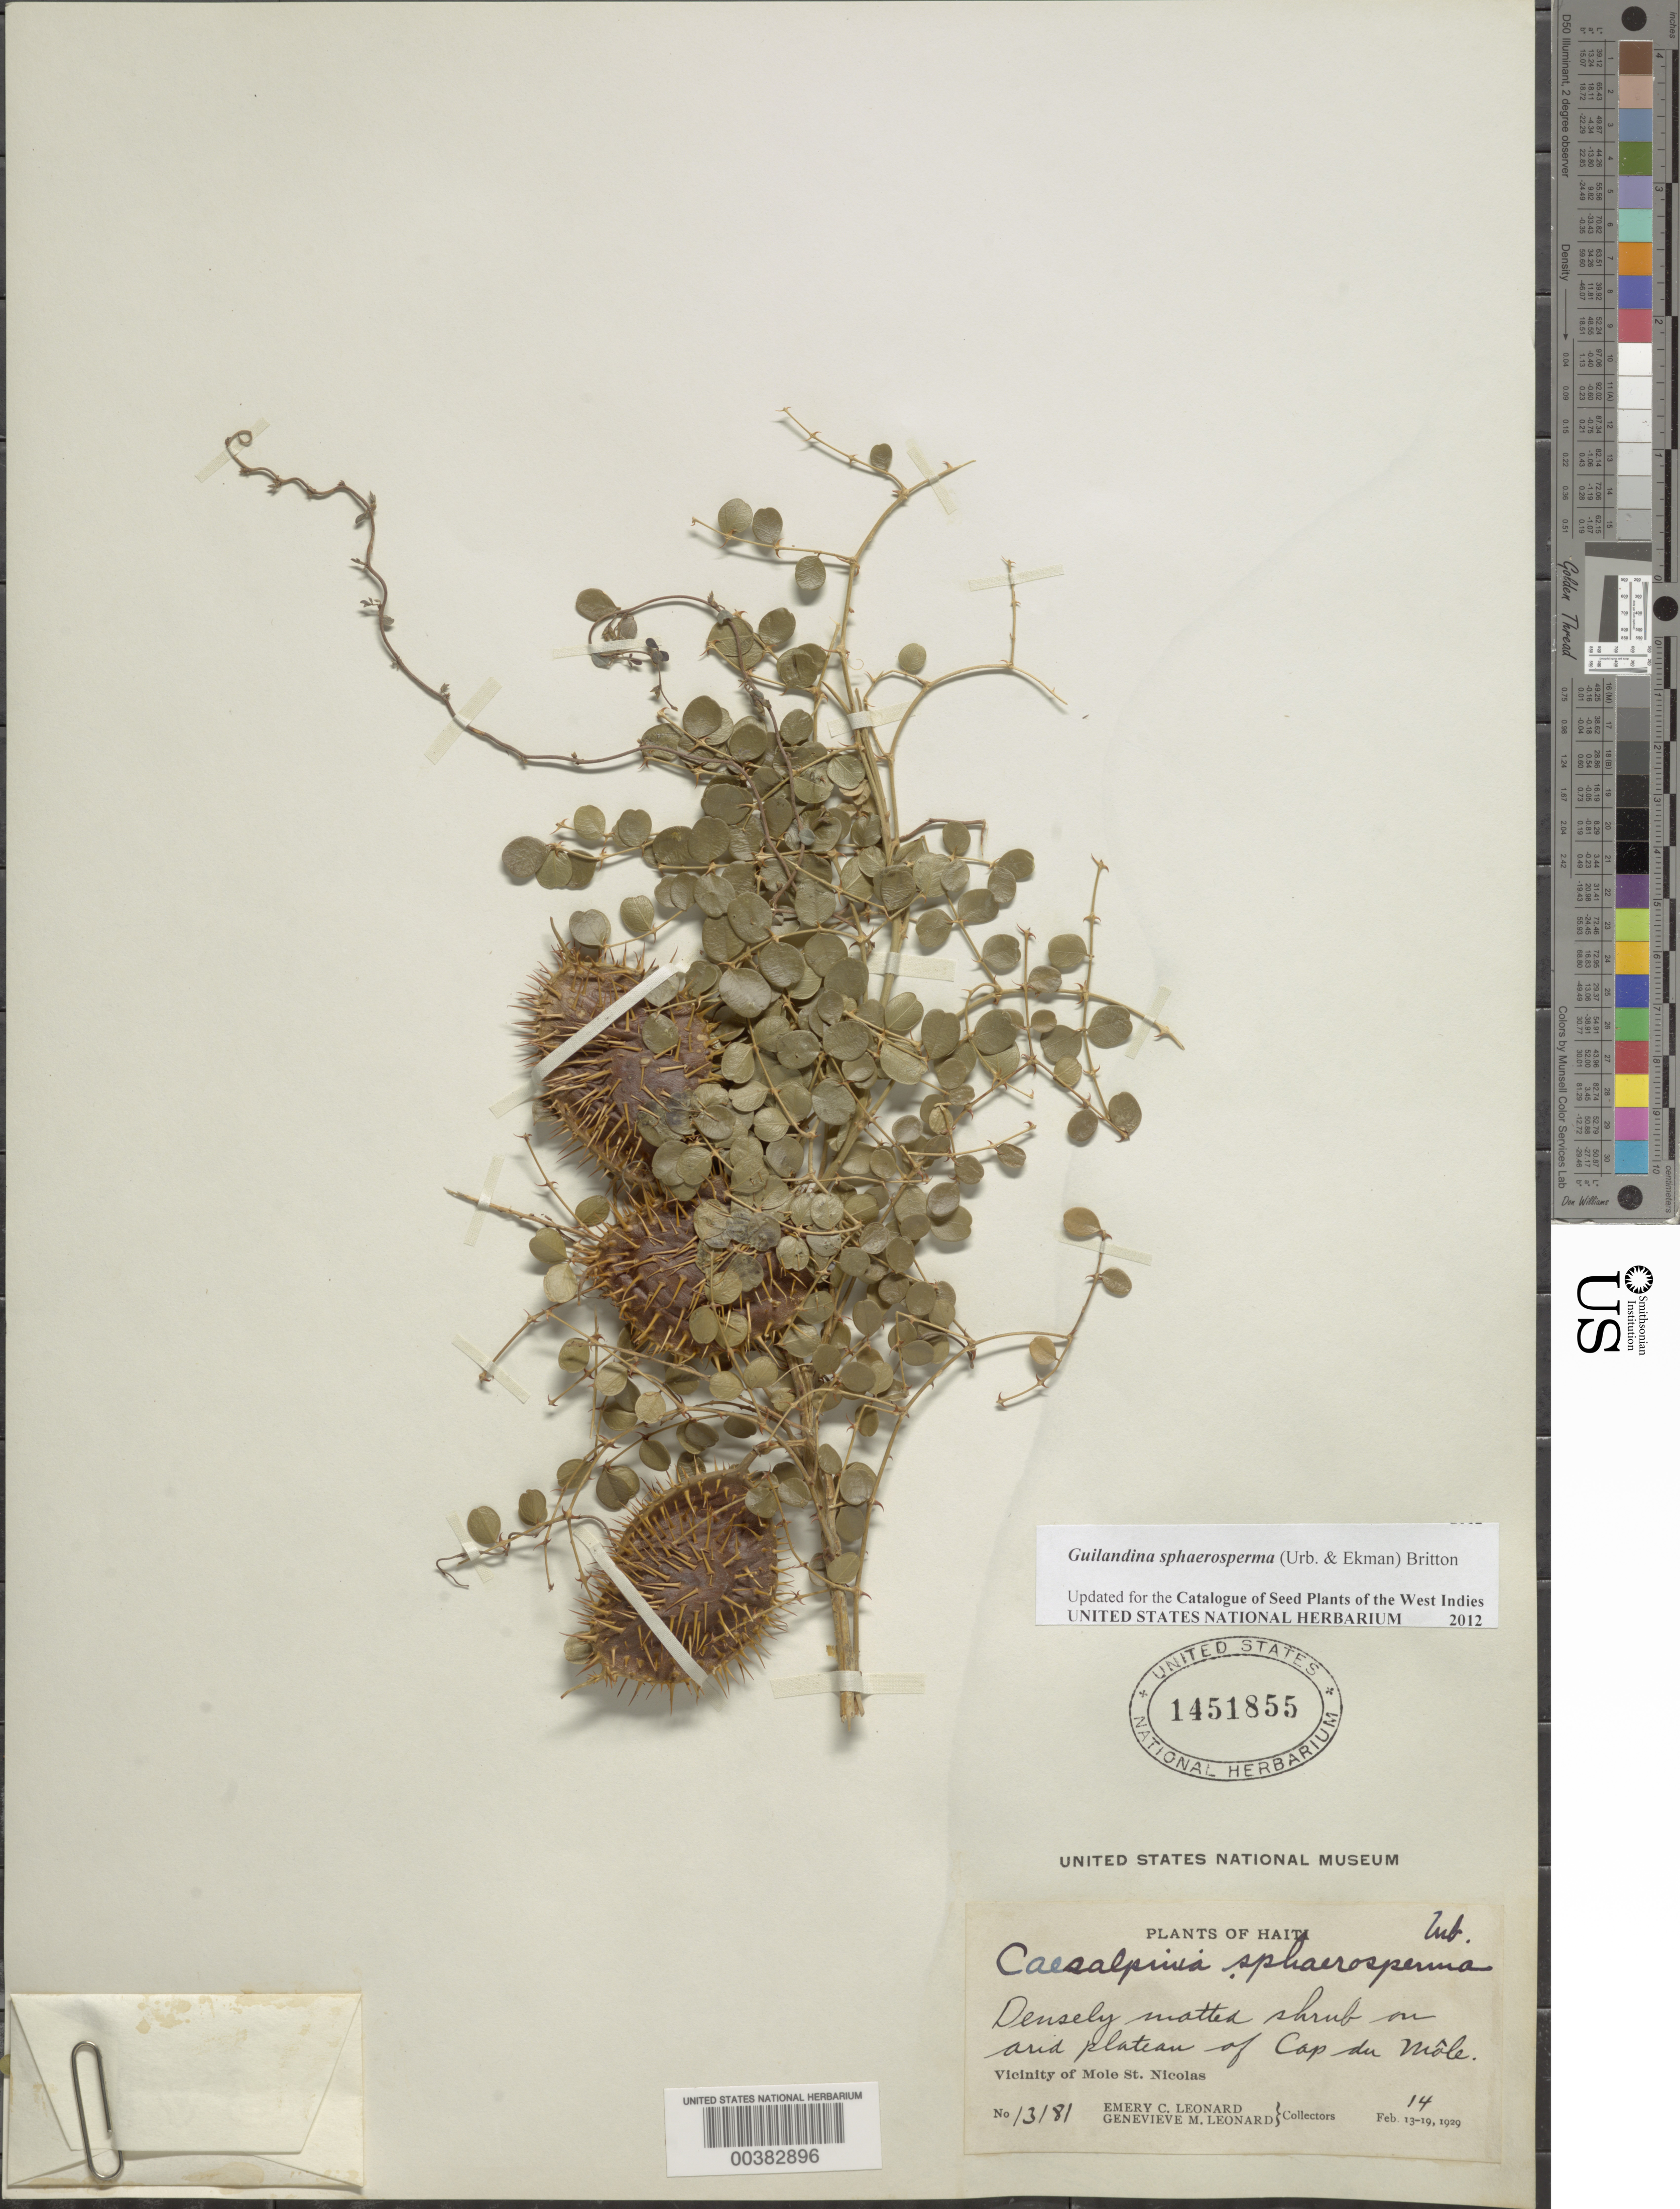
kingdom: Plantae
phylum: Tracheophyta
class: Magnoliopsida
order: Fabales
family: Fabaceae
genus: Guilandina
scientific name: Guilandina sphaerosperma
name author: (Urb. & Ekman) Britton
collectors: E. C. Leonard & G. M. Leonard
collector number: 13181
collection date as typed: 14 Feb 1929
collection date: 1929-02-14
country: Haiti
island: Hispaniola Island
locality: Plateau of cap du mole; vicinity of mole st. nicolas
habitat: Arid plateau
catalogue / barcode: US 1451855